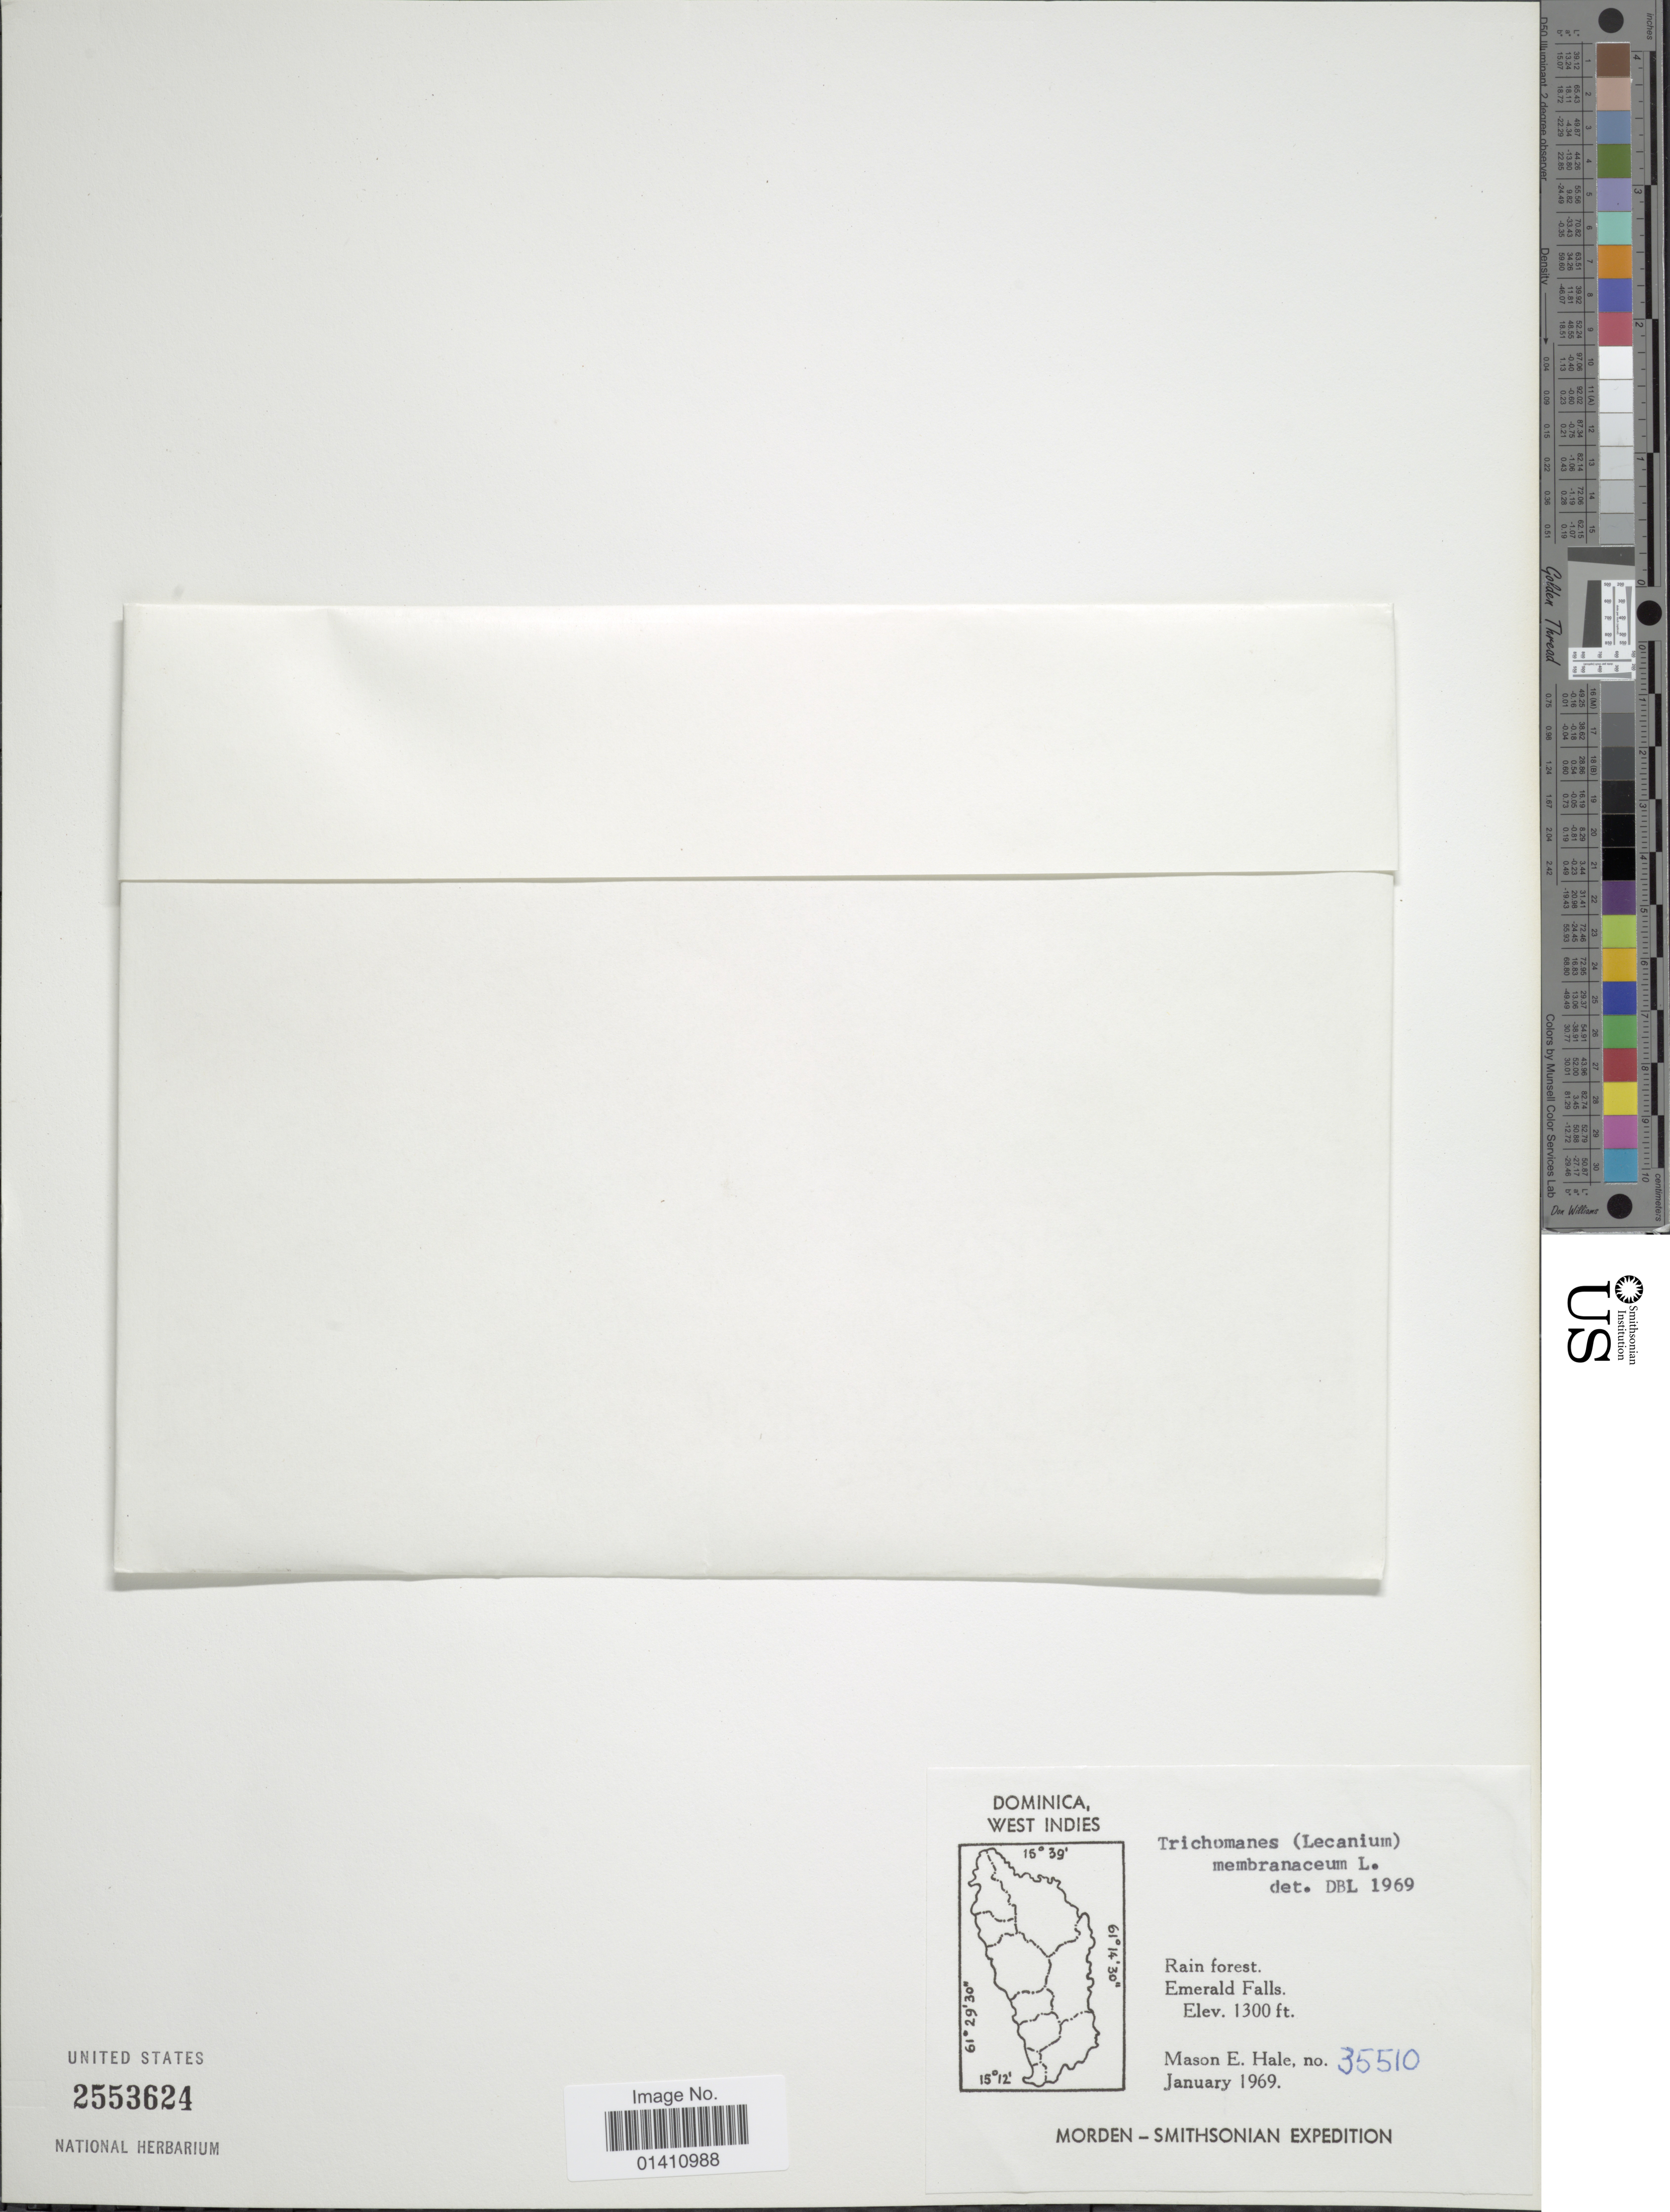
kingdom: Plantae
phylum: Tracheophyta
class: Polypodiopsida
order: Hymenophyllales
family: Hymenophyllaceae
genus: Didymoglossum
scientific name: Didymoglossum membranaceum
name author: (L.) Vareschi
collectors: M. Hale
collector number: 35510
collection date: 1969-01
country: Dominica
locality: West Indies. Emerald Falls.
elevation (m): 396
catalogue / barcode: US 2553624